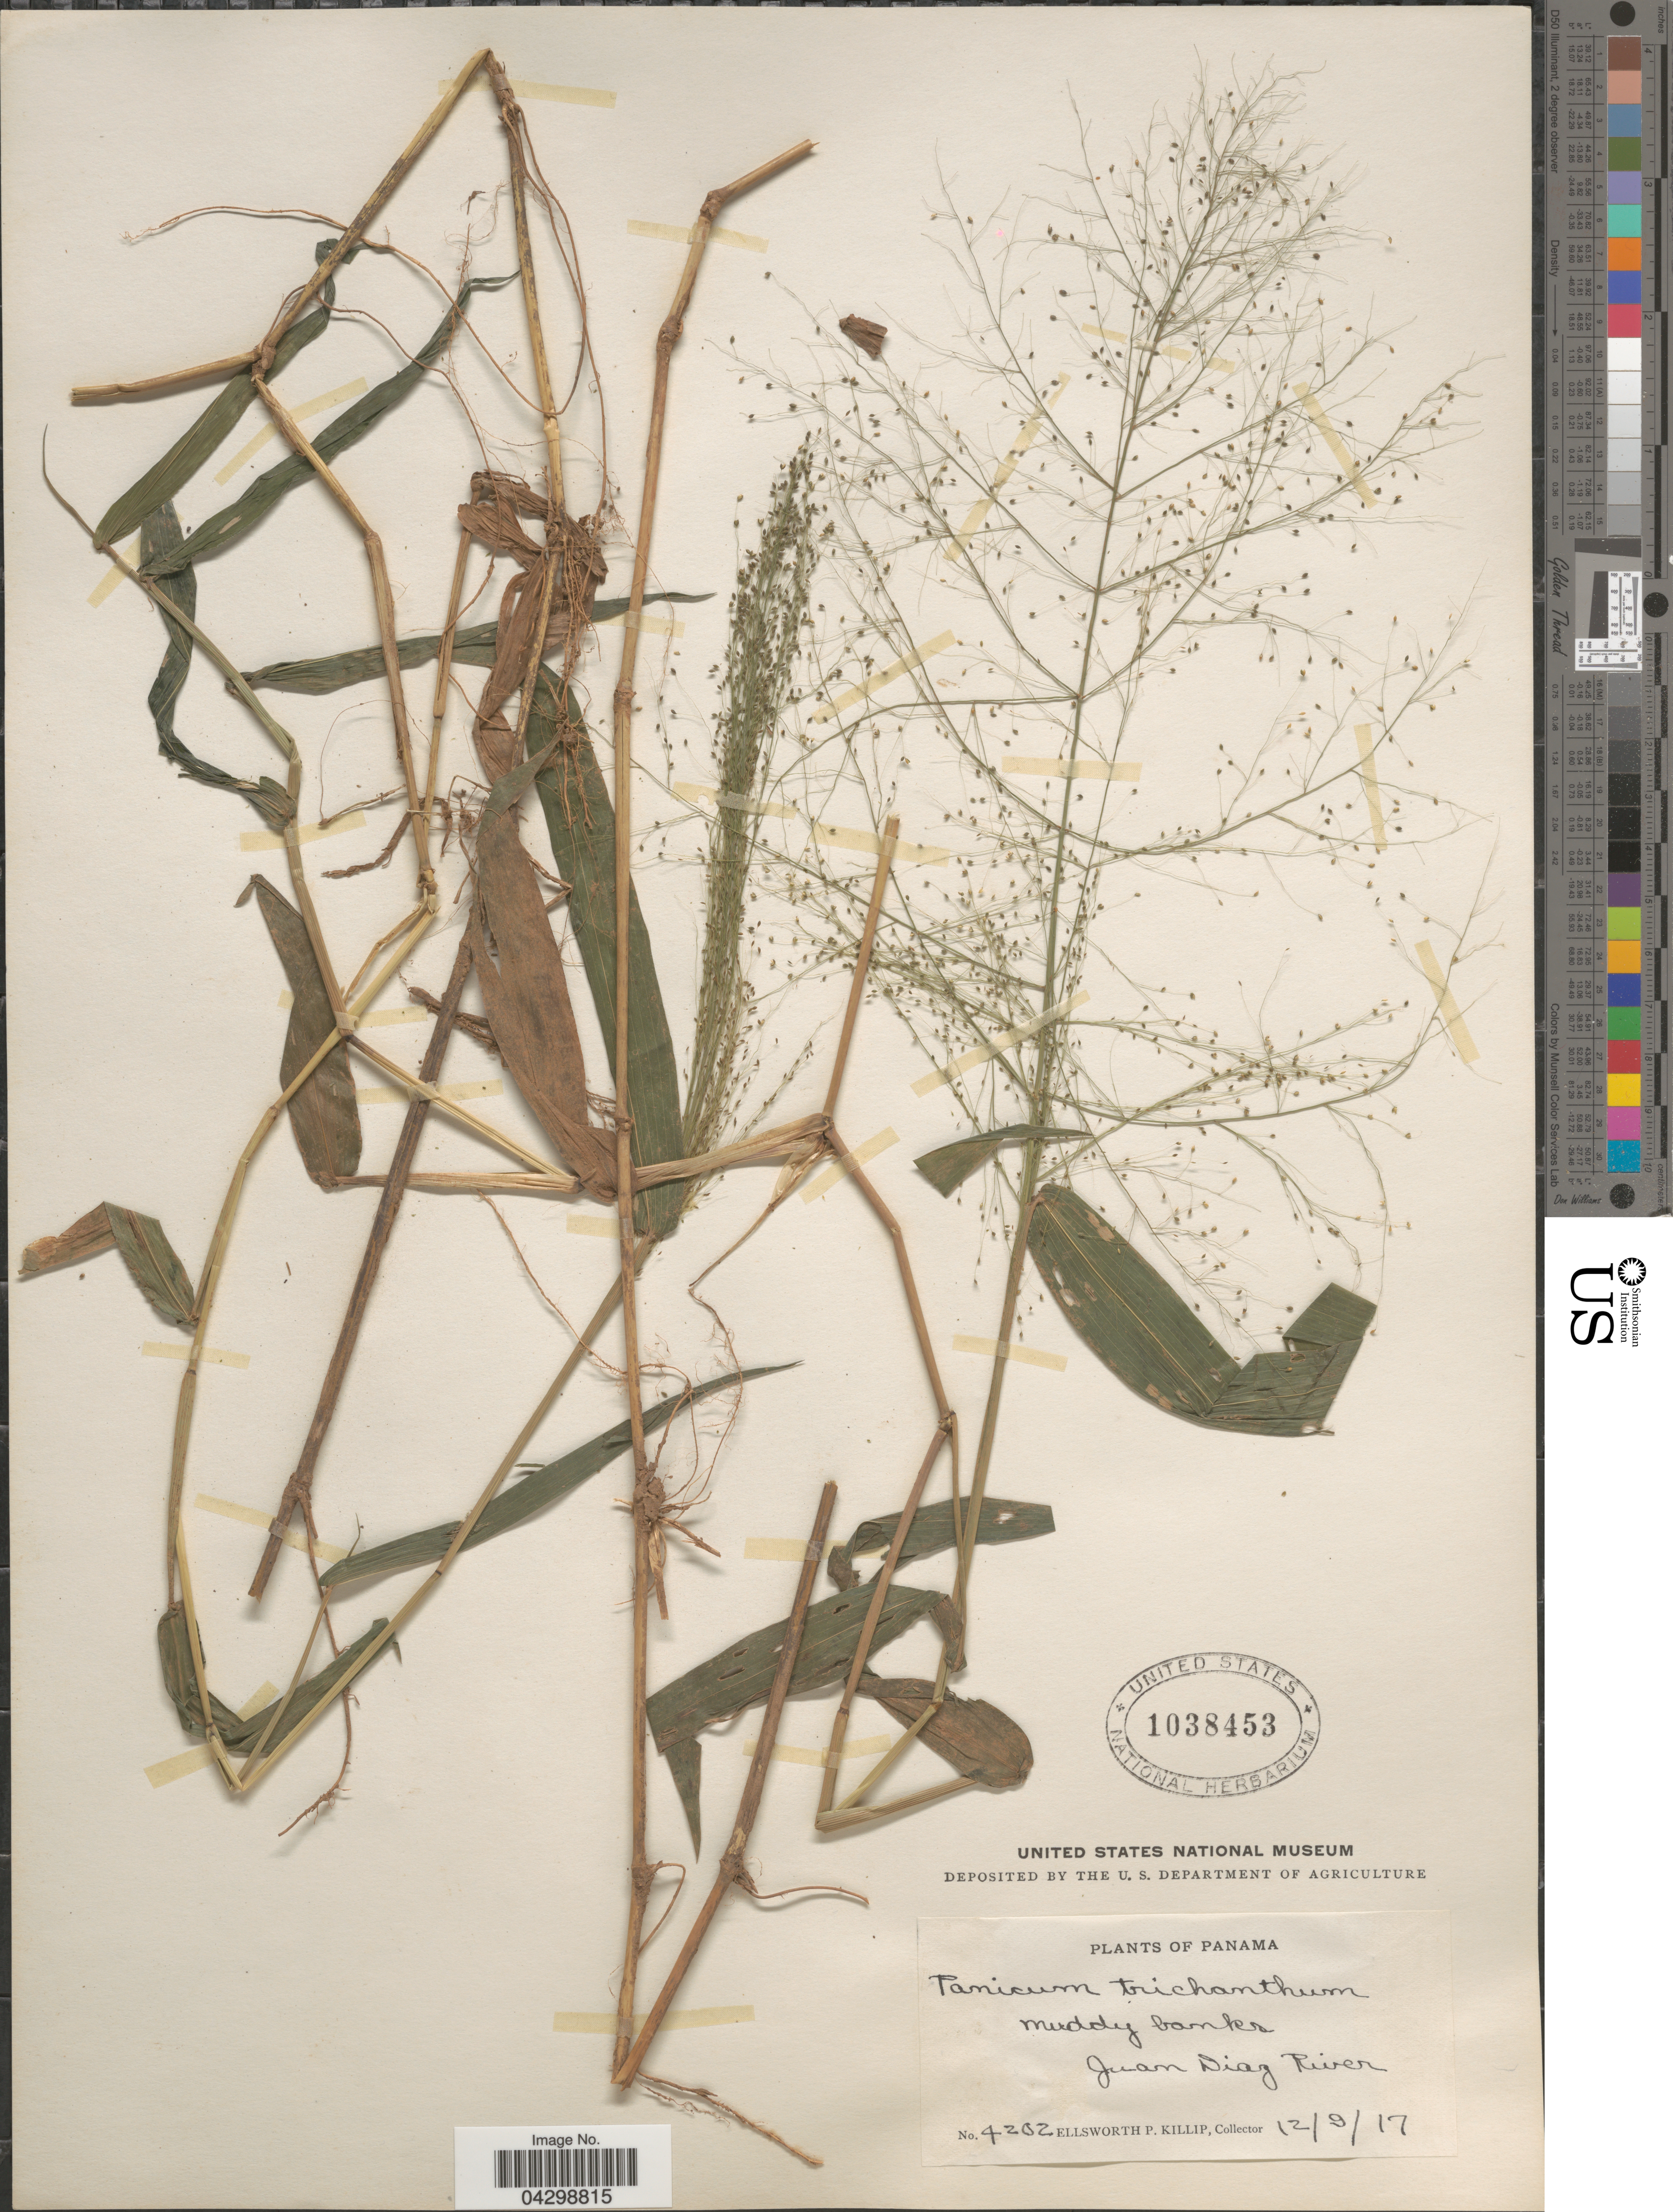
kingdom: Plantae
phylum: Tracheophyta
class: Liliopsida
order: Poales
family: Poaceae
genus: Panicum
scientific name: Panicum trichanthum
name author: Nees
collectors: E. P. Killip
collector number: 4202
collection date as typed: Transcribed d/m/y: 12/9/17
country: Panama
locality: Muddy banks Juan Diaz River.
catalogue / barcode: US 1038453